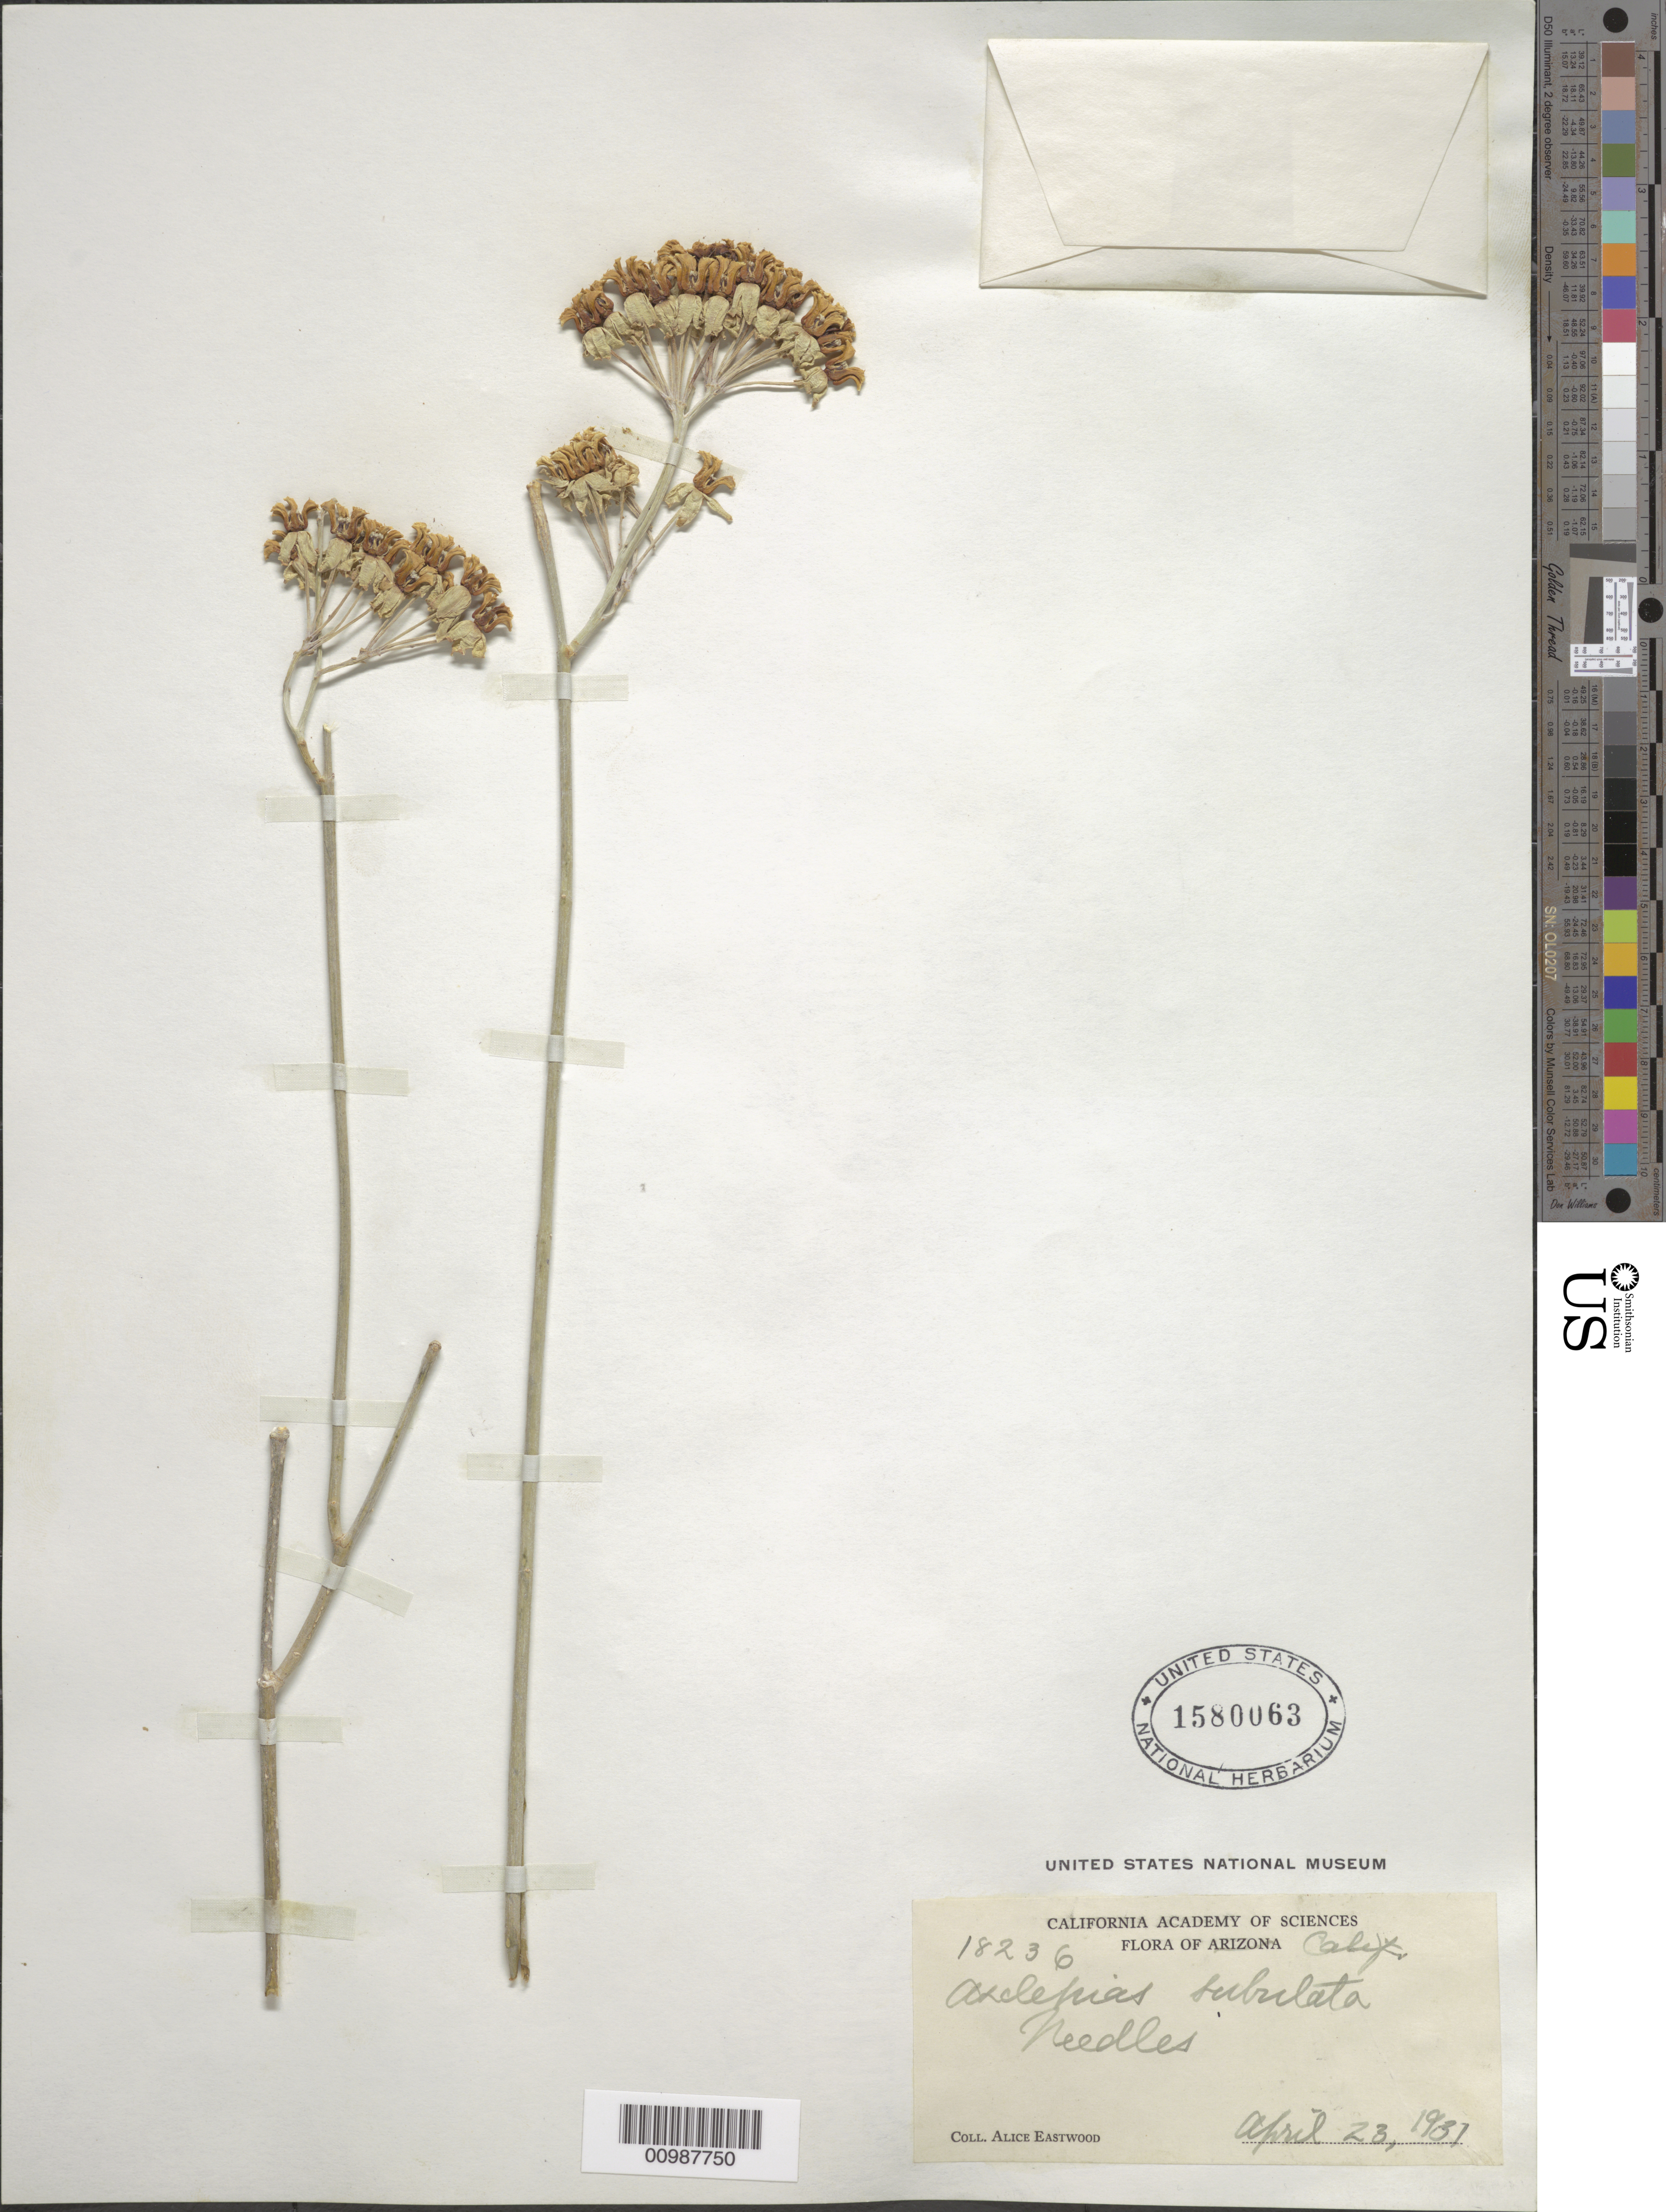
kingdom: Plantae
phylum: Tracheophyta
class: Magnoliopsida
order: Gentianales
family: Apocynaceae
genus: Asclepias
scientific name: Asclepias subulata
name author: Decne.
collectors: A. Eastwood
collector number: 18236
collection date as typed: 23 Apr 1937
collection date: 1937-04-23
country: United States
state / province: Arizona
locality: Needles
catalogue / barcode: US 1580063